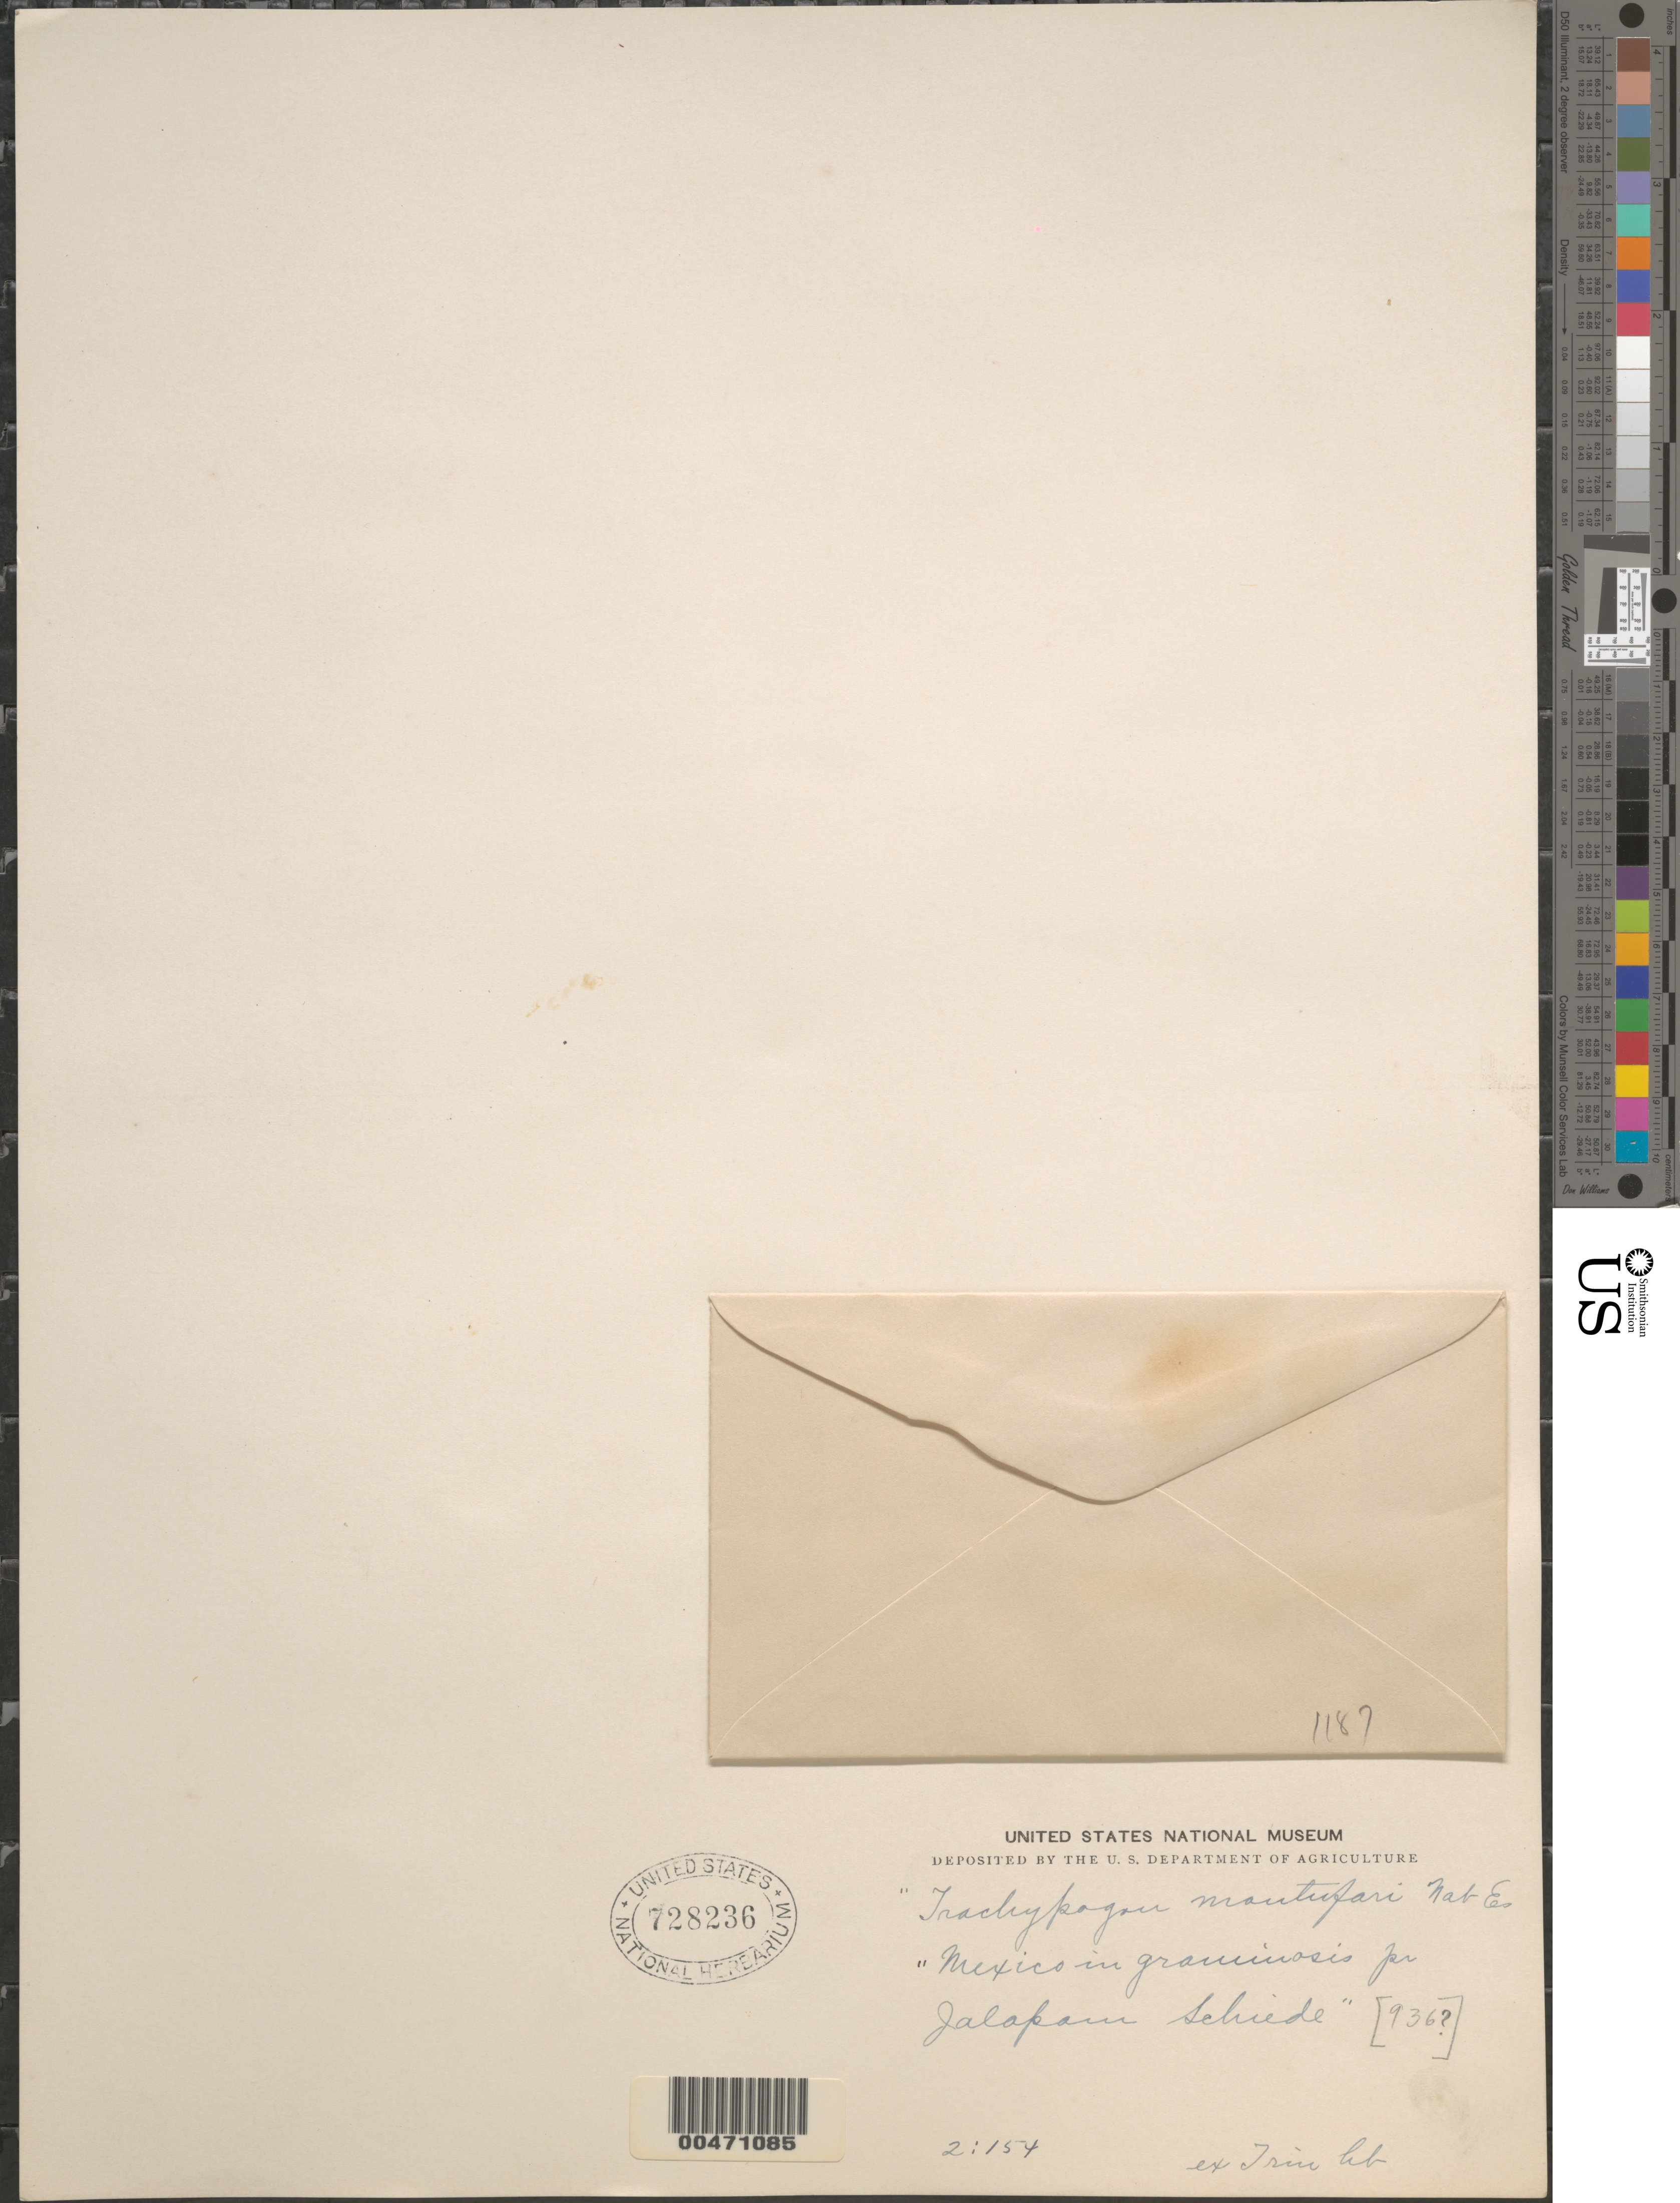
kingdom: Plantae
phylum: Tracheophyta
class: Liliopsida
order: Poales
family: Poaceae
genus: Trachypogon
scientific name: Trachypogon sp.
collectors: C. J. W. Schiede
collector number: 936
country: Mexico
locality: Jalapam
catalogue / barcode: US 728236